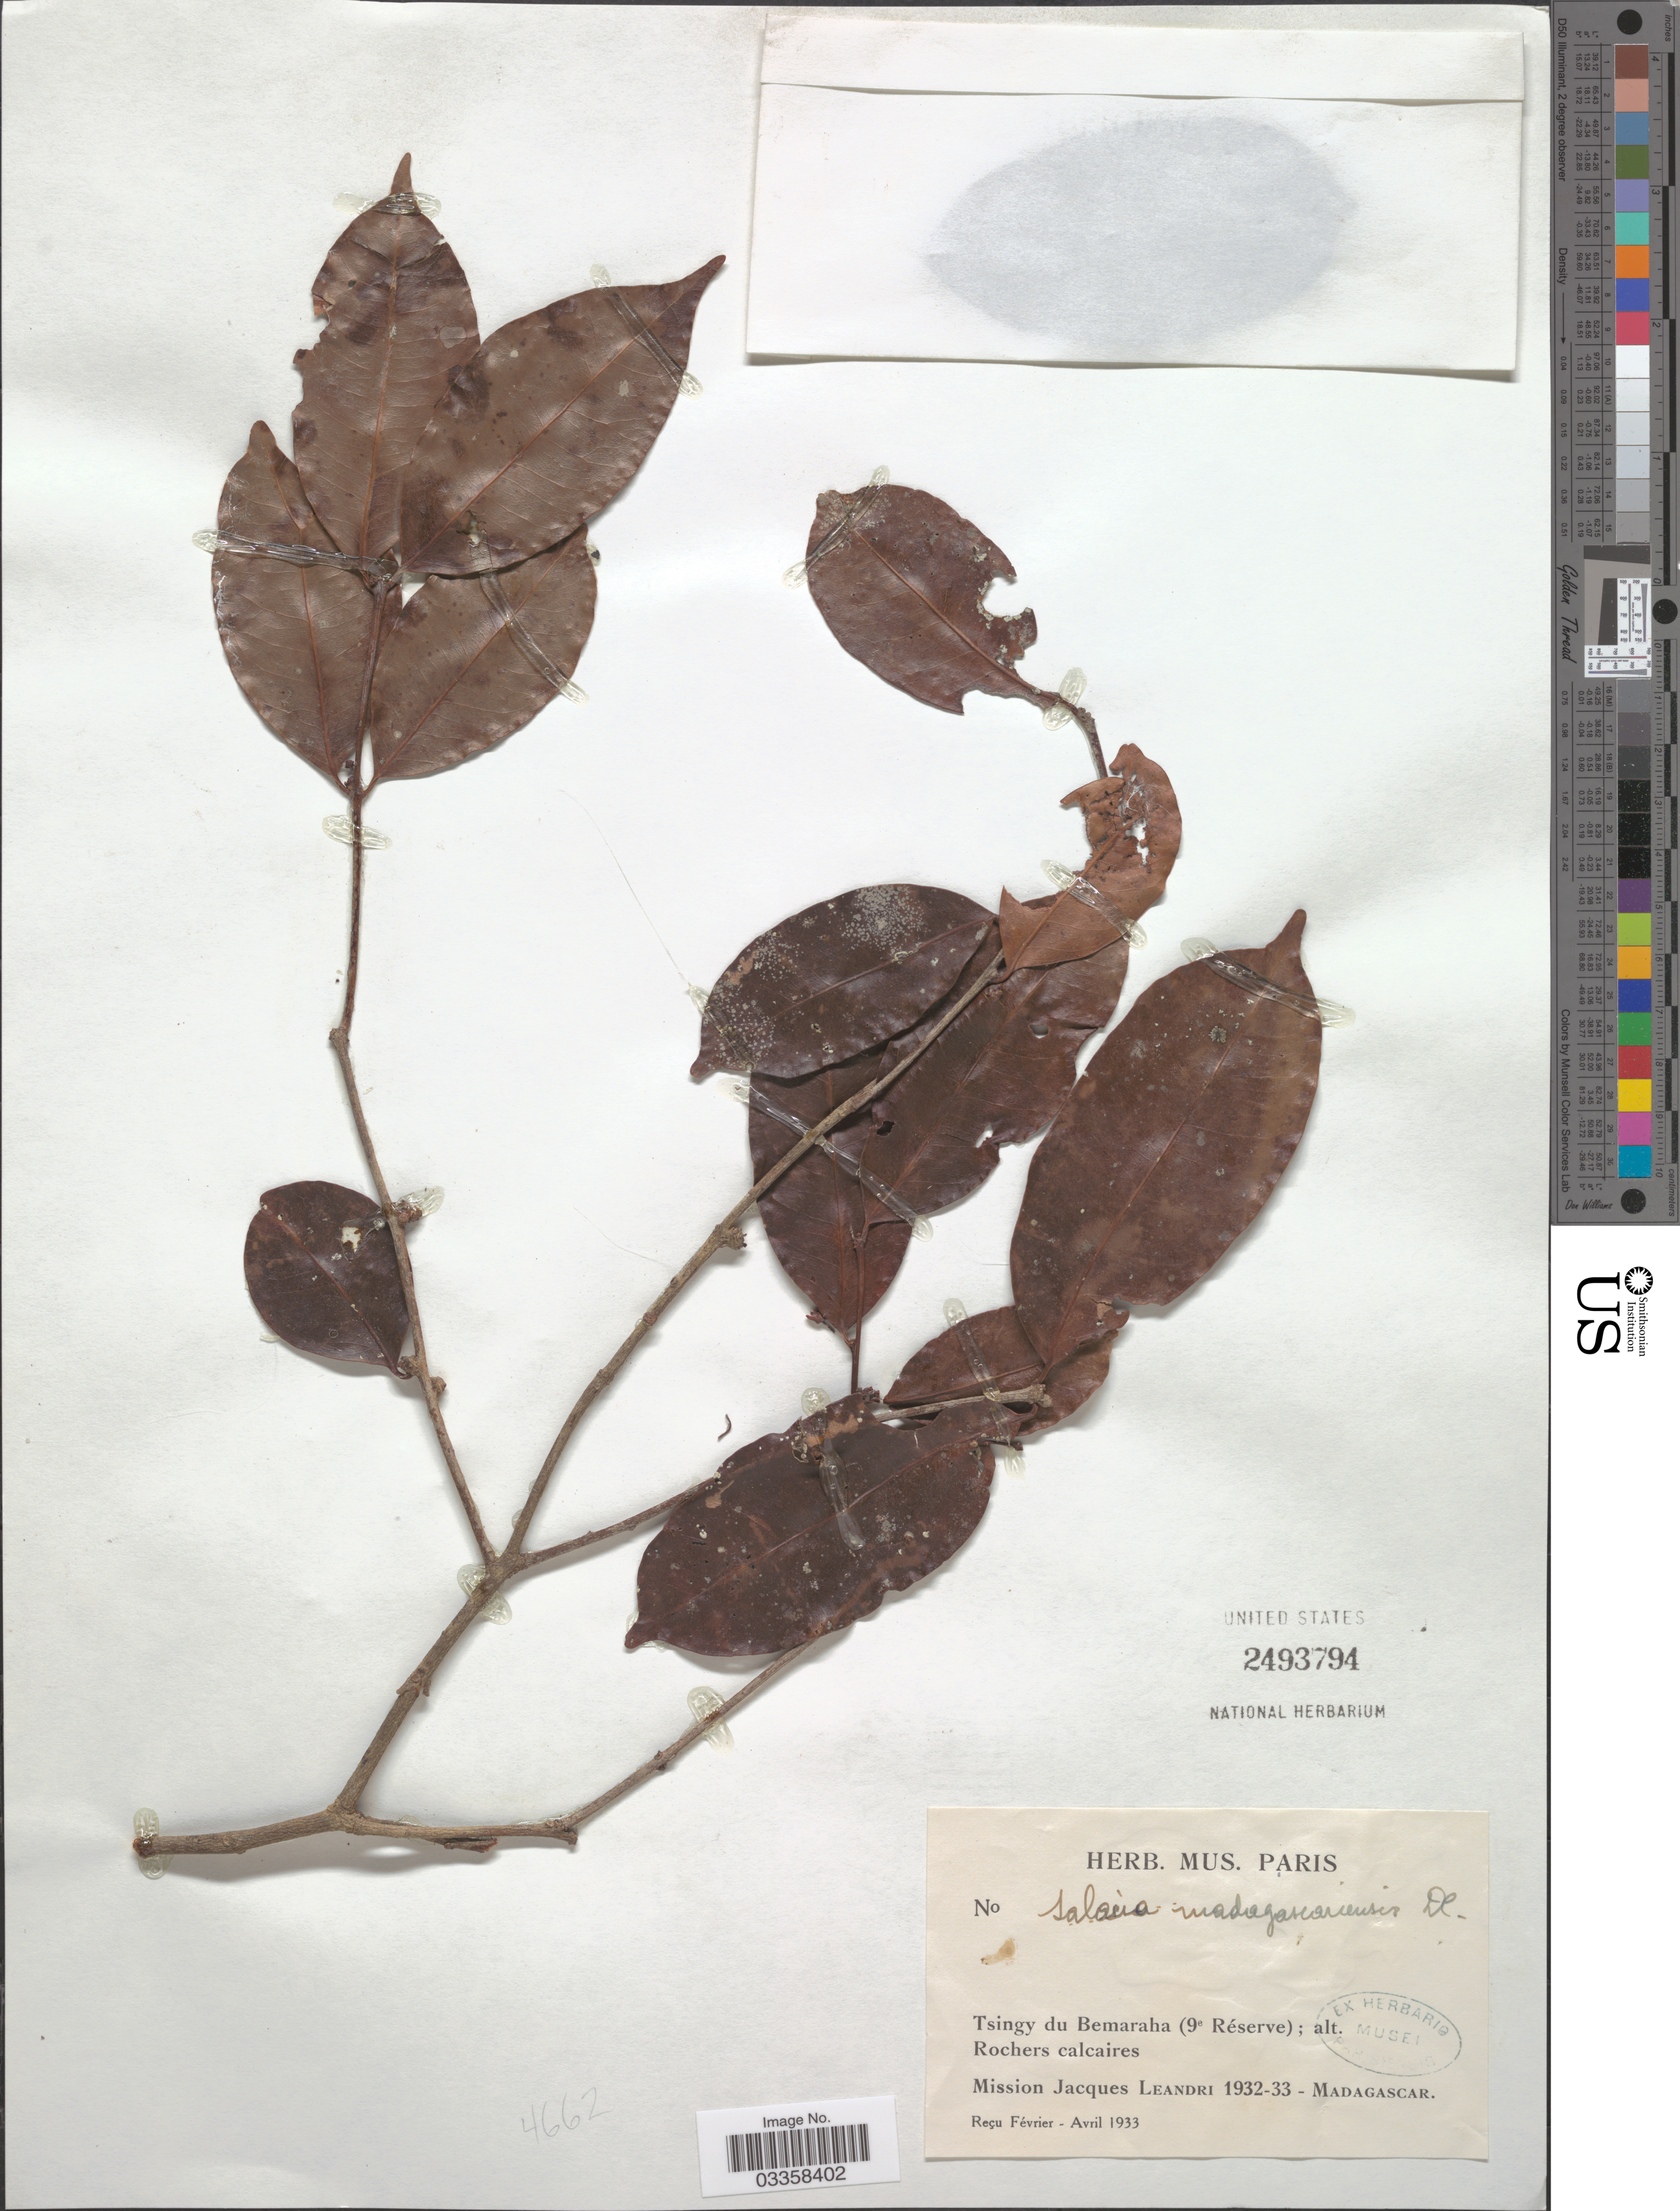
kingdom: Plantae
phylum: Tracheophyta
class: Magnoliopsida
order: Celastrales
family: Celastraceae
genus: Salacia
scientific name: Salacia madagascariensis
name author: (Lam.) DC.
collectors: J. Leandri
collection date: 1932/1933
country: Madagascar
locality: Tsingy du Bemaraha (9ͤ Réserve). Rochers calcaires [unsure placement].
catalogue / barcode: US 2493794